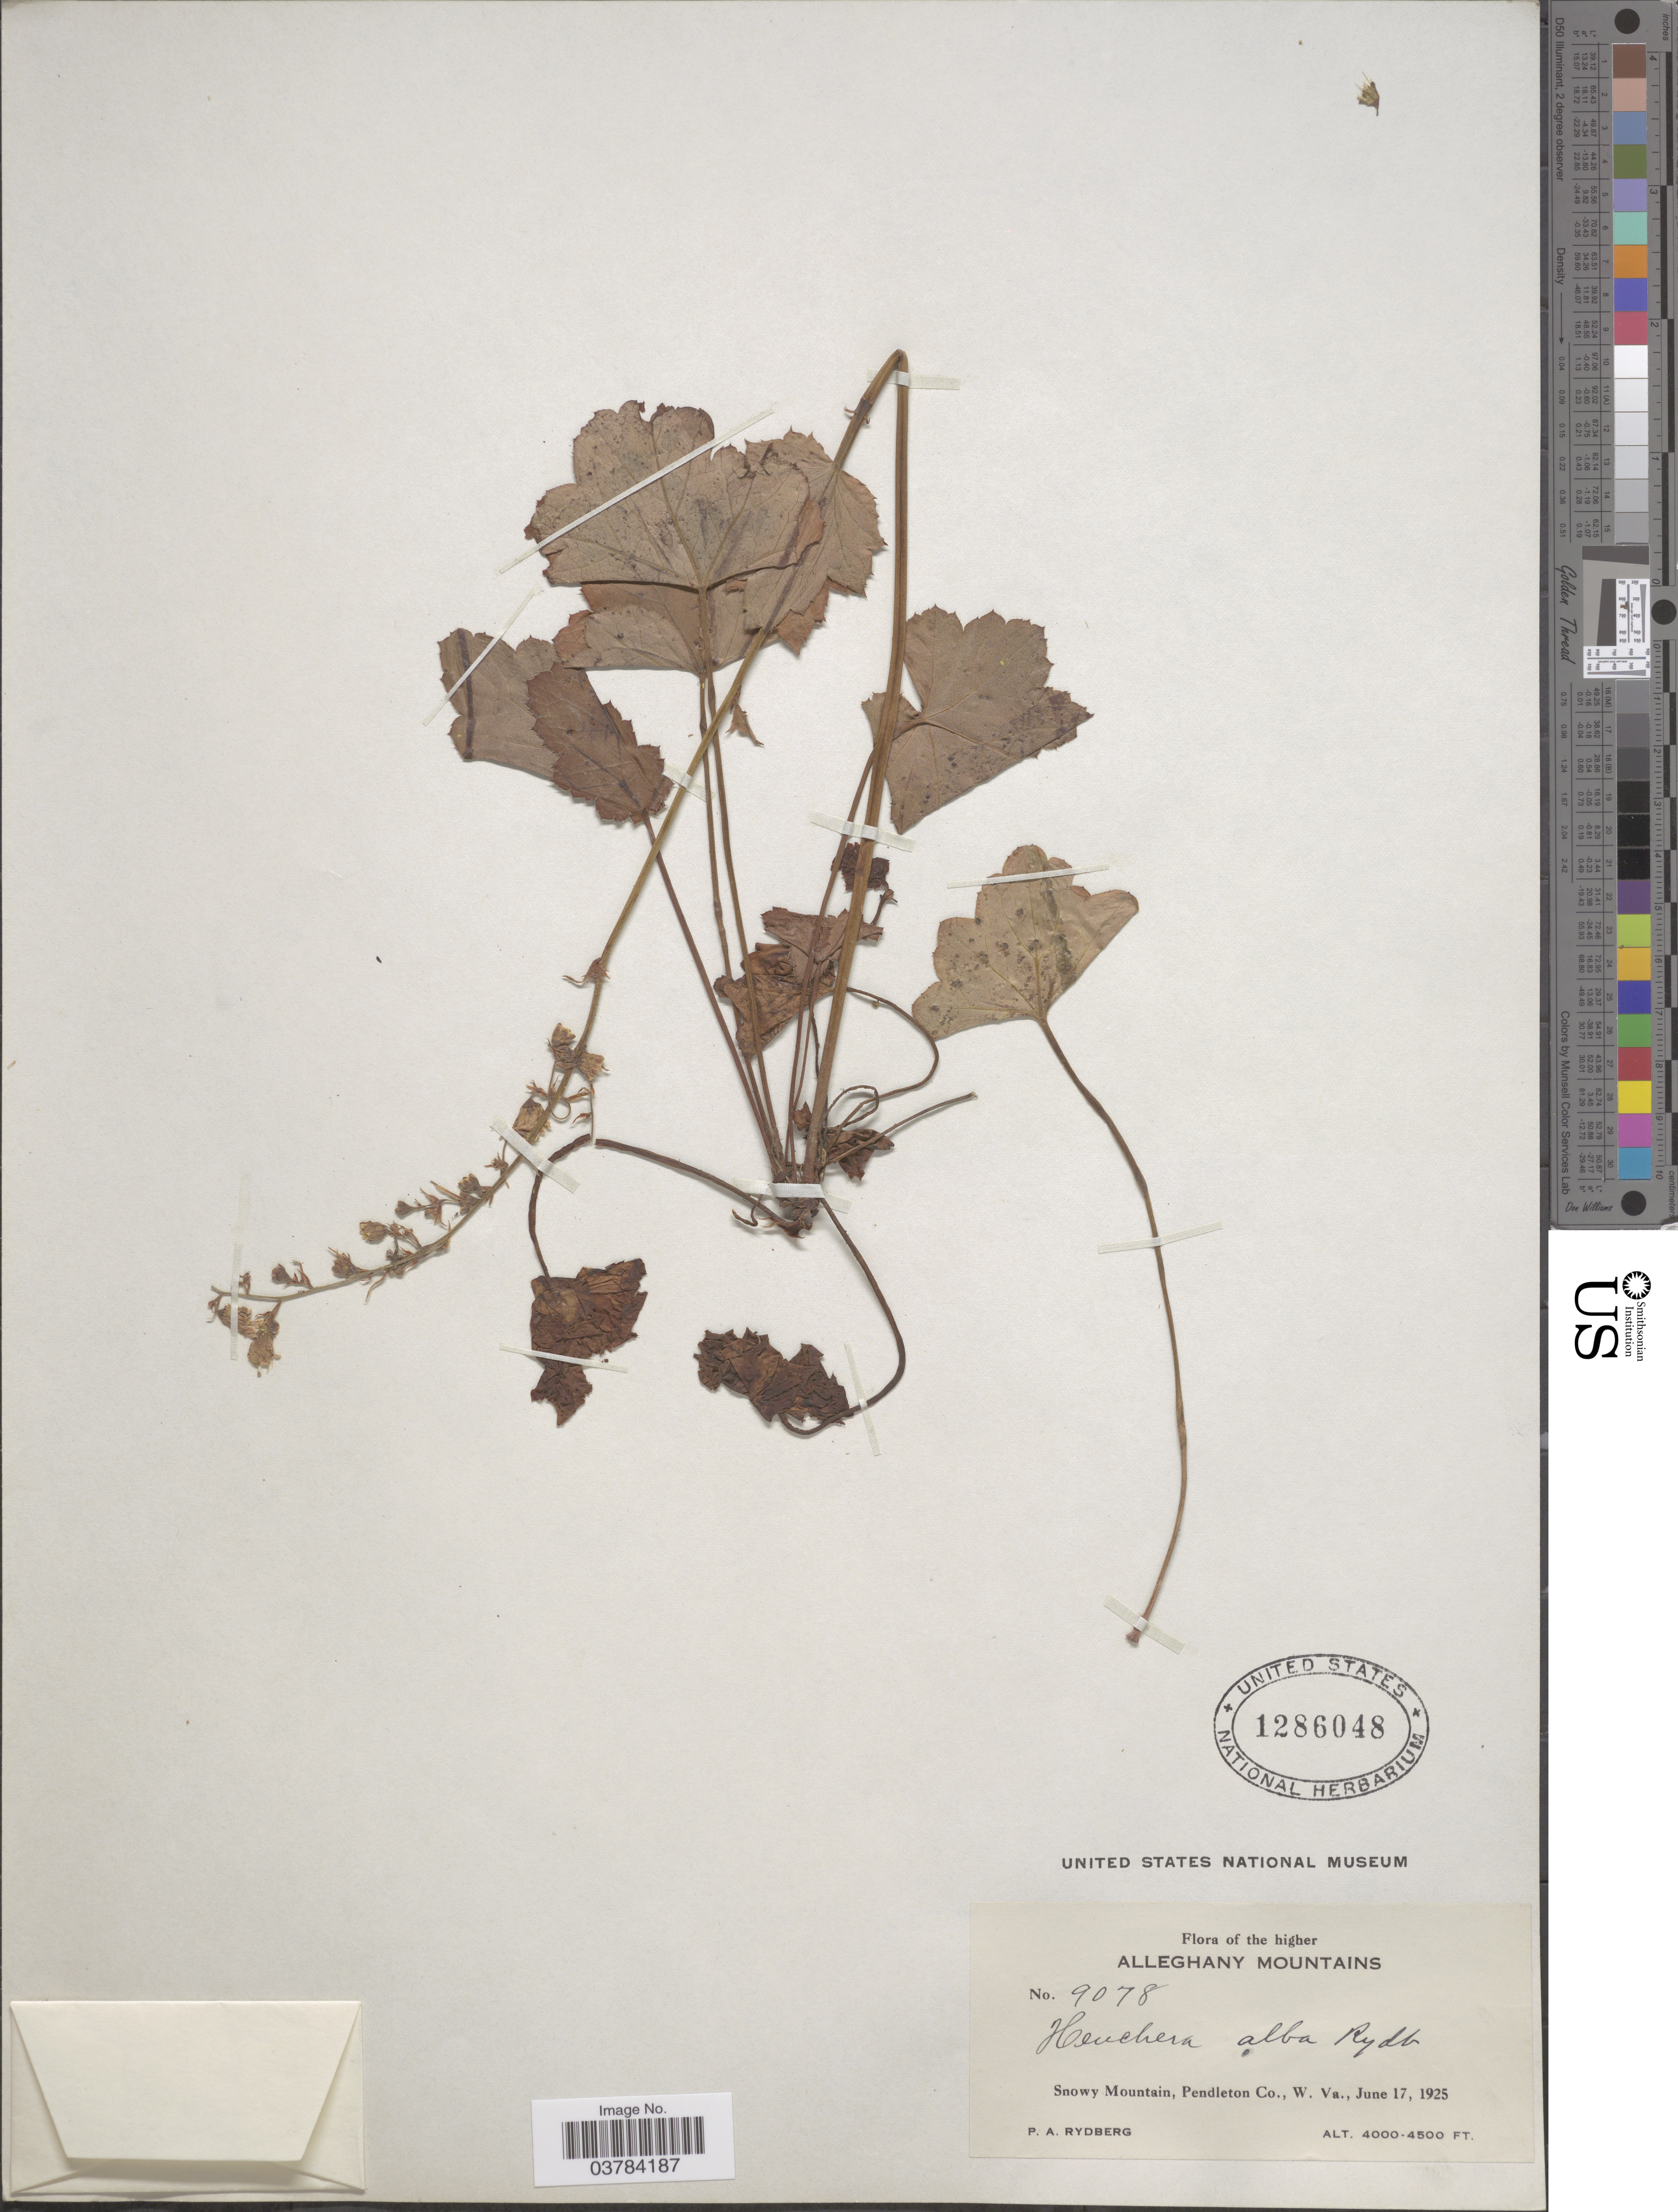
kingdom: Plantae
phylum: Tracheophyta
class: Magnoliopsida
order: Saxifragales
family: Saxifragaceae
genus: Heuchera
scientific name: Heuchera alba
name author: Rydb.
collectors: P. A. Rydberg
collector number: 9078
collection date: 1925-06-17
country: United States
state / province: West Virginia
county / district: Pendleton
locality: The higher Alleghany Mountains. Snowy Mountain, Pendleton Co.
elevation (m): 1219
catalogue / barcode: US 1286048